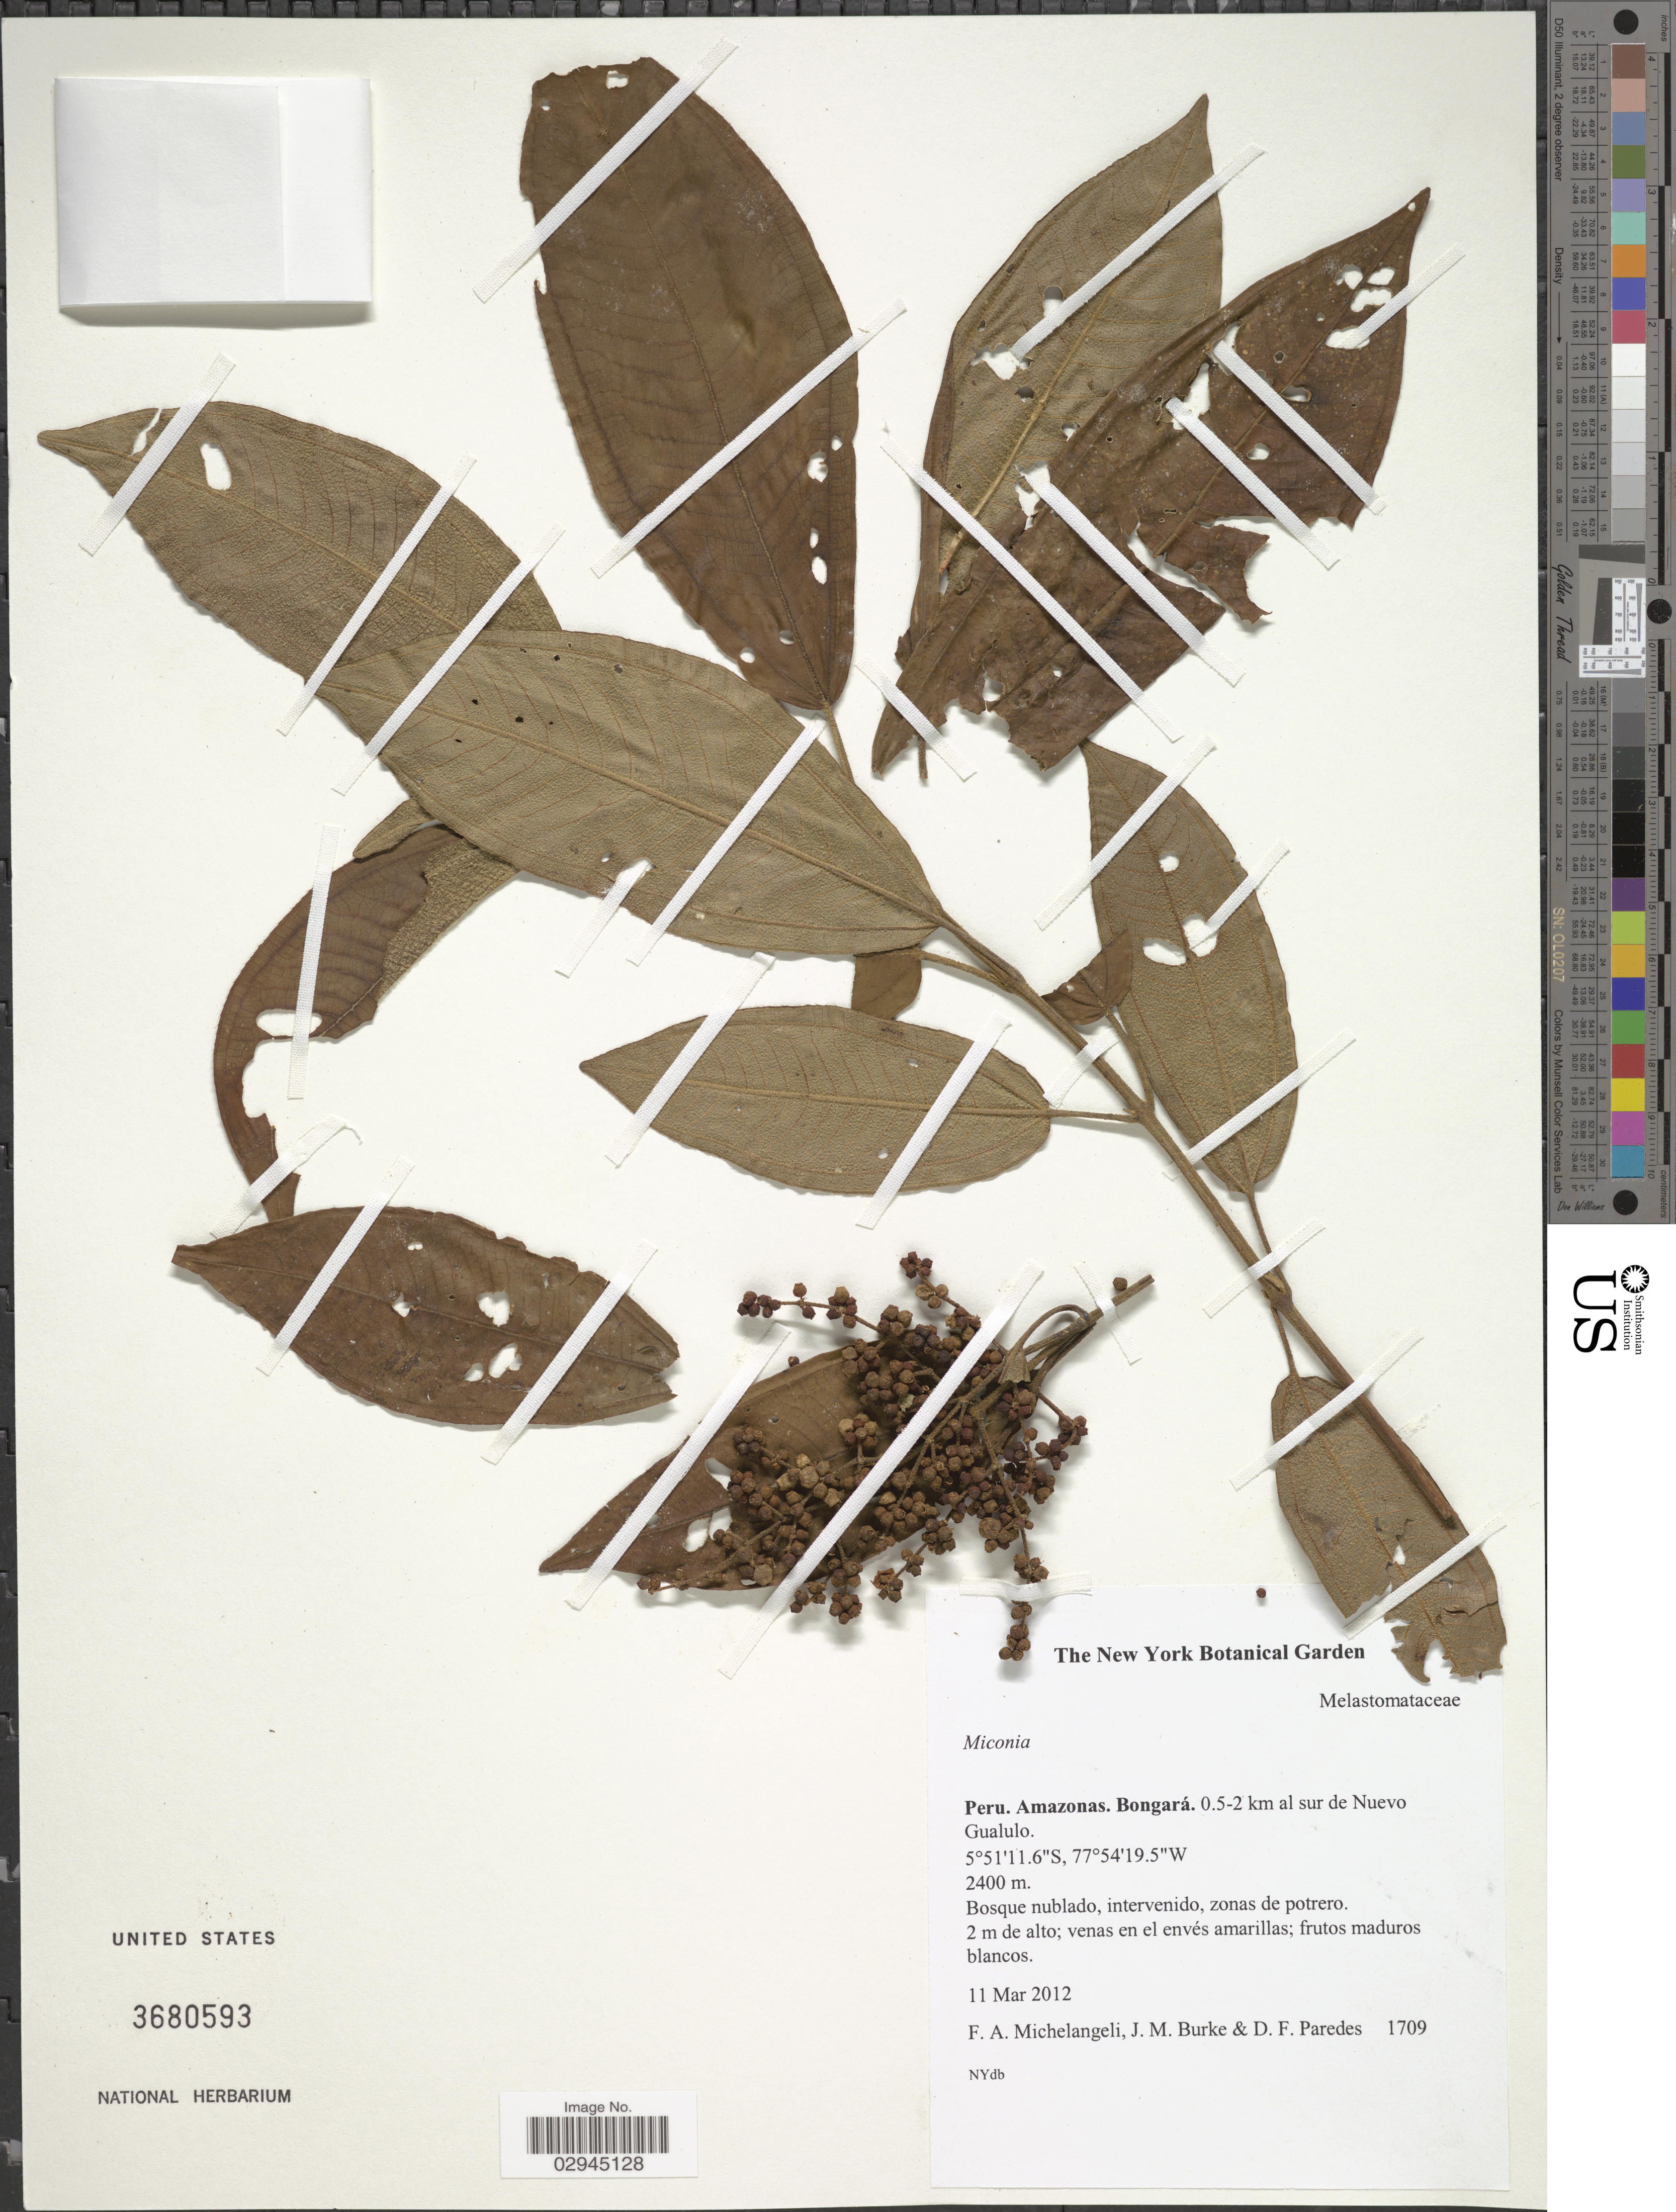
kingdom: Plantae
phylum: Tracheophyta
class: Magnoliopsida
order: Myrtales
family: Melastomataceae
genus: Miconia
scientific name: Miconia sp.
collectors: F. A. Michelangeli, Jac. M. Burke & D. Paredes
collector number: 1709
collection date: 2012-03-11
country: Peru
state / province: Amazonas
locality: Bongará. 0.5-2 km al sur de Nuevo Gualulo.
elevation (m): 2400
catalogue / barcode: US 3680593